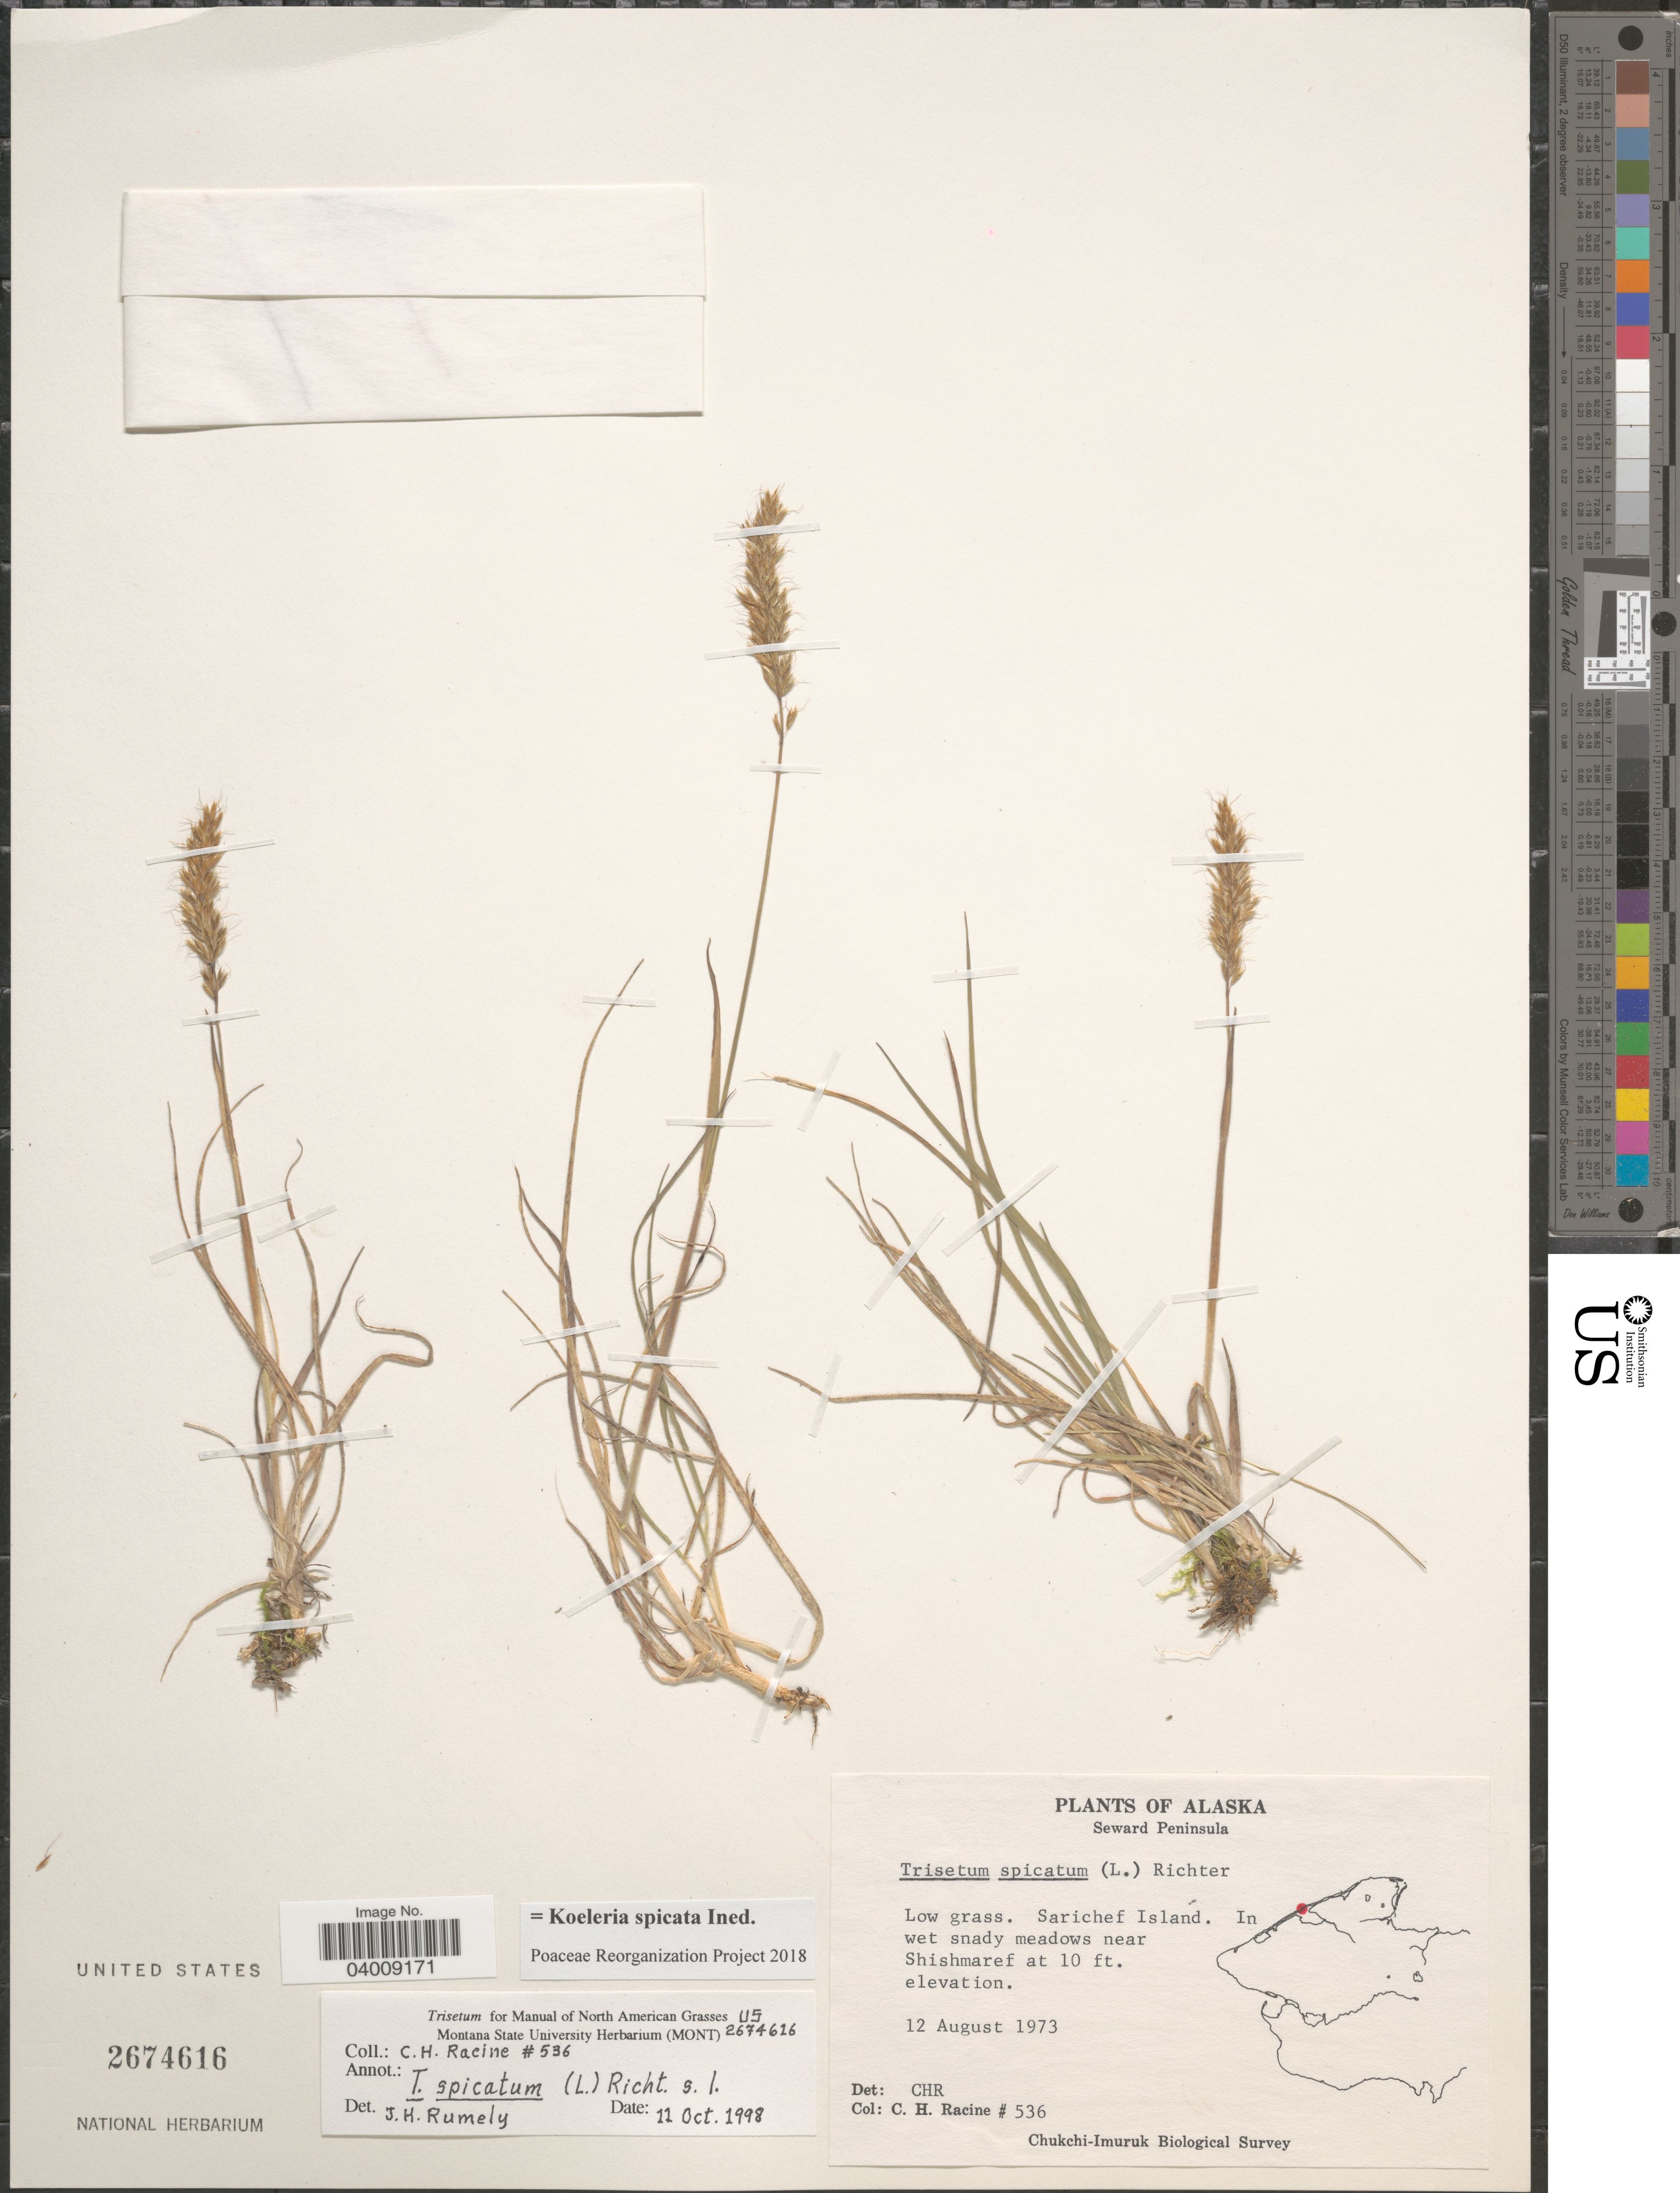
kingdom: Plantae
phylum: Tracheophyta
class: Liliopsida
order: Poales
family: Poaceae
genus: Koeleria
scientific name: Koeleria spicata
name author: (L.) Barberá et al.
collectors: C. Racine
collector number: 536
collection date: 1973-08-12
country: United States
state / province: Alaska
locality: Seward Peninsula. Sarichef Island. In wet snady meadows near Shishmaref.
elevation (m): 3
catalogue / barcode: US 2674616